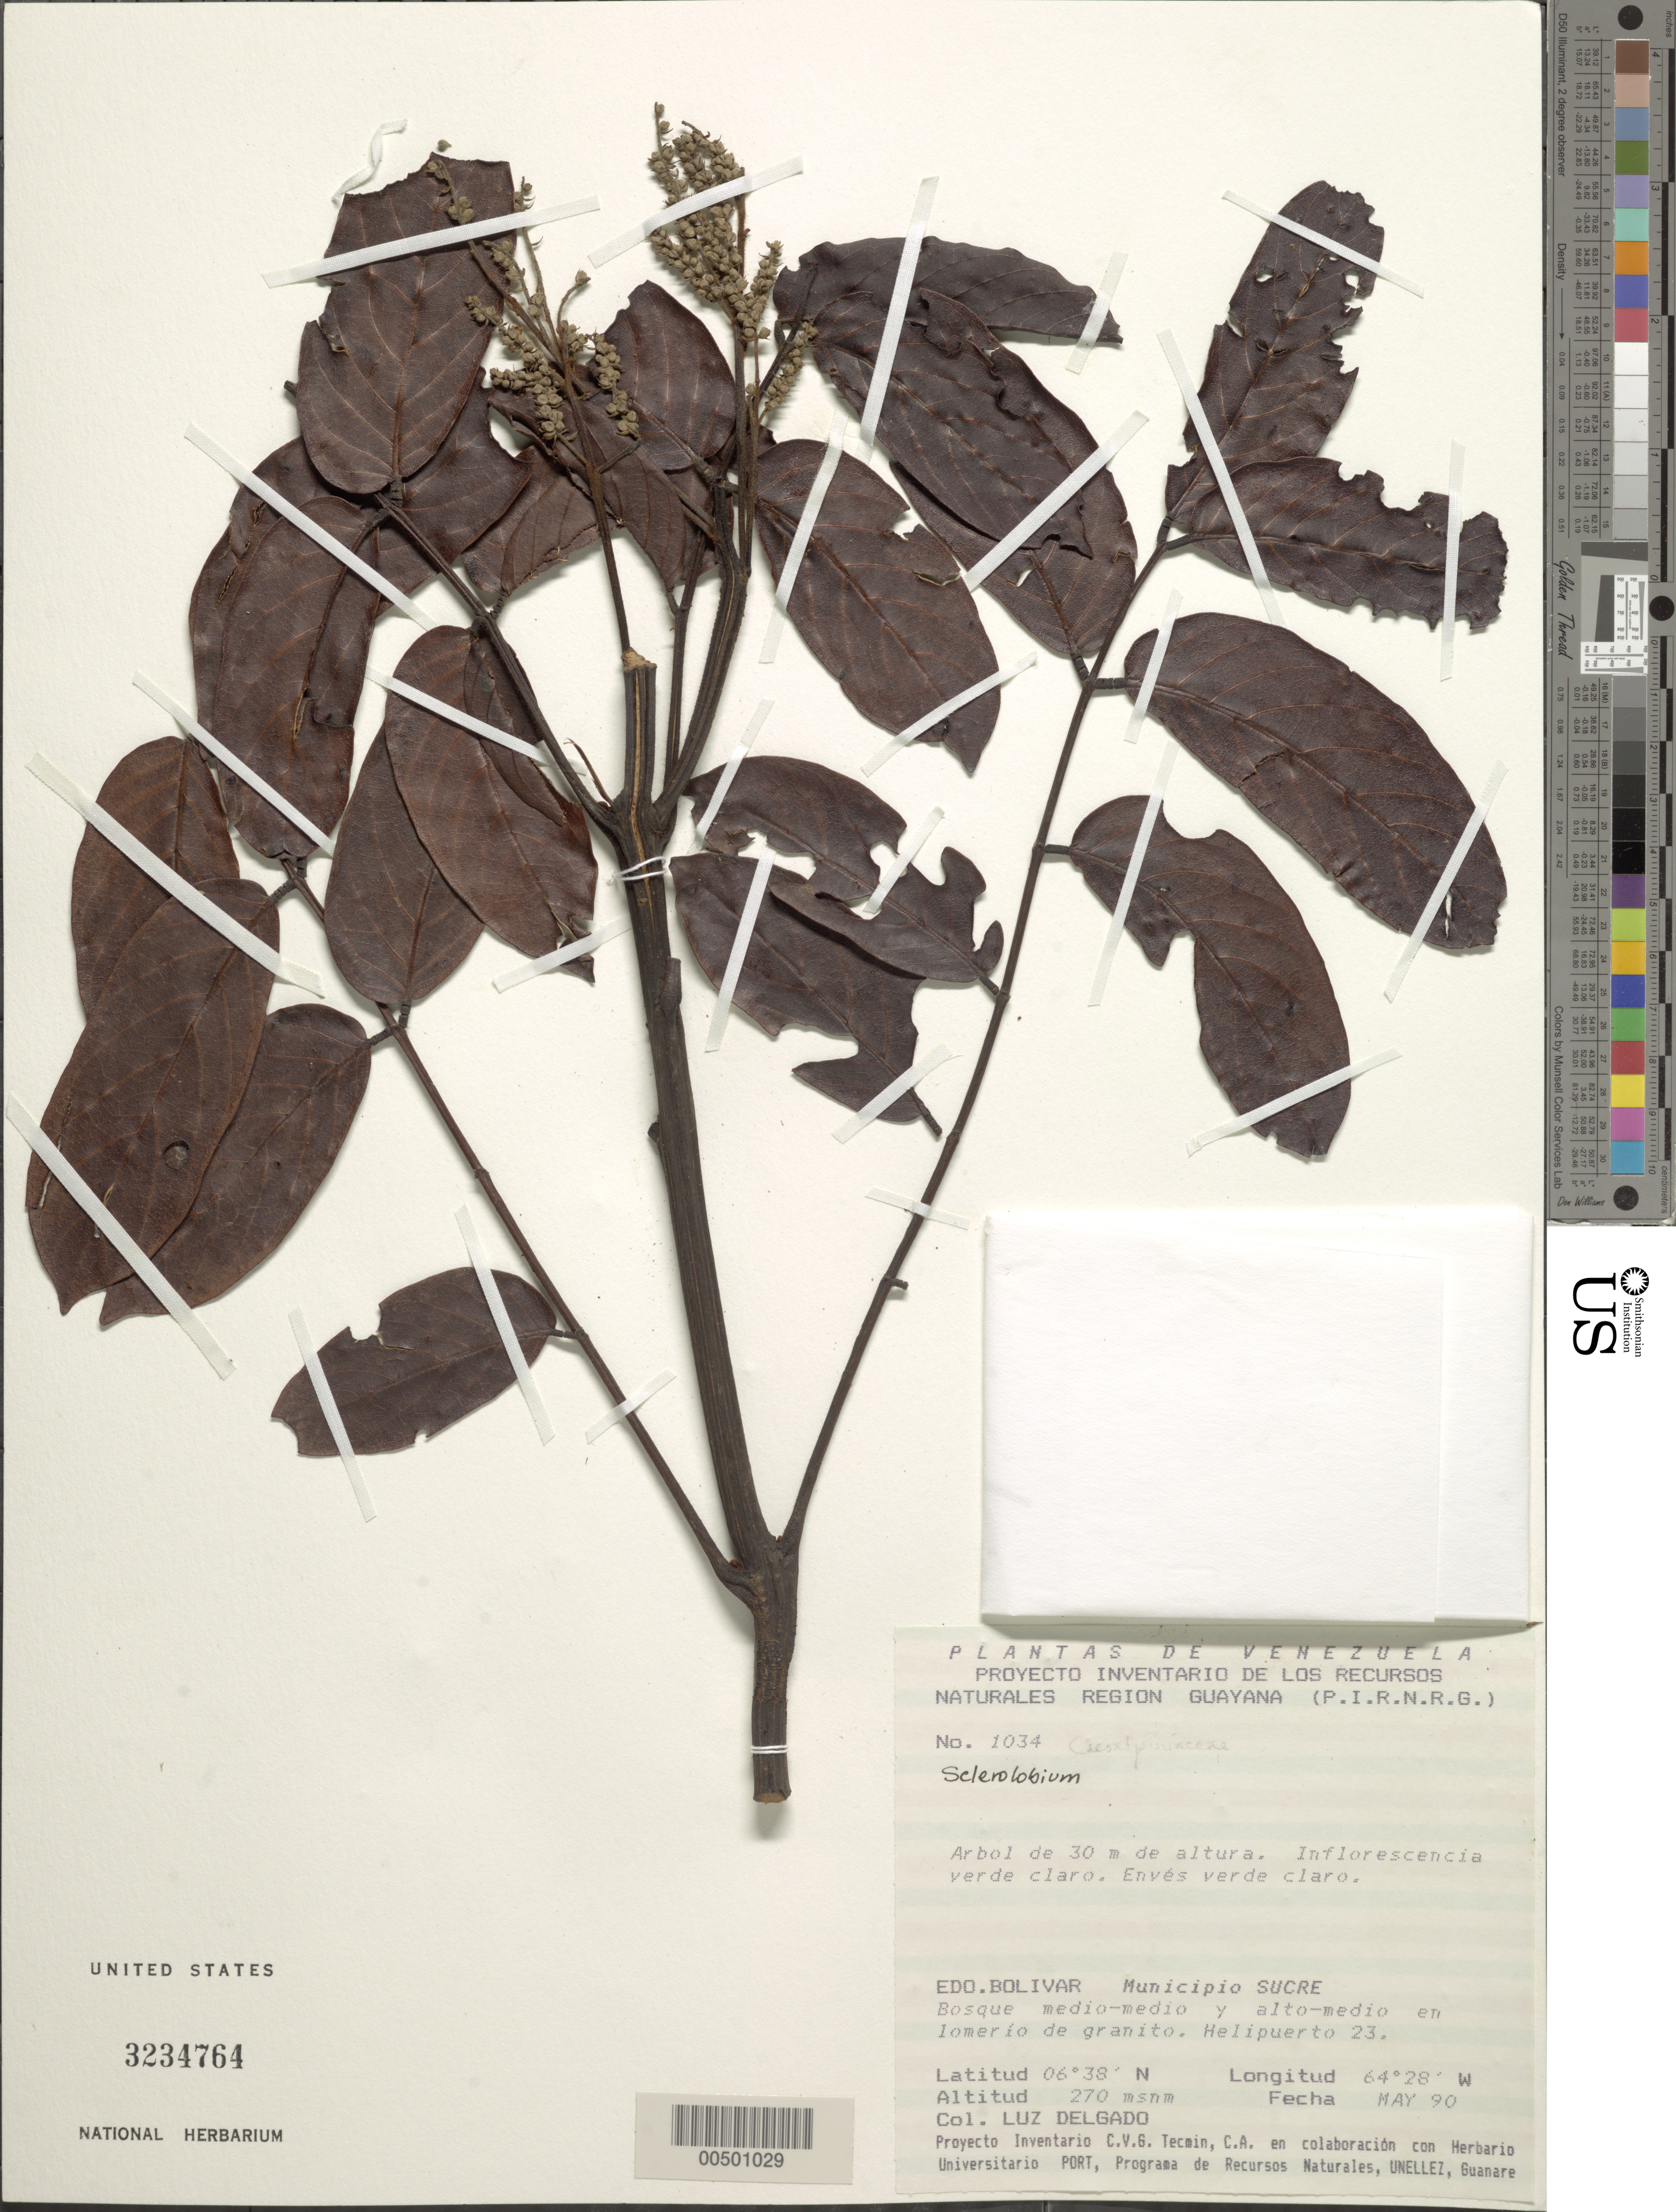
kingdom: Plantae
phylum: Tracheophyta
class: Magnoliopsida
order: Fabales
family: Fabaceae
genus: Tachigali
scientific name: Tachigali sp.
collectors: L. Delgado V.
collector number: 1034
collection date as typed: May 1990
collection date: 1990-05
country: Venezuela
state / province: Bolivar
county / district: Sucre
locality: Helipuerto 23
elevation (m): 270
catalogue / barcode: US 3234764